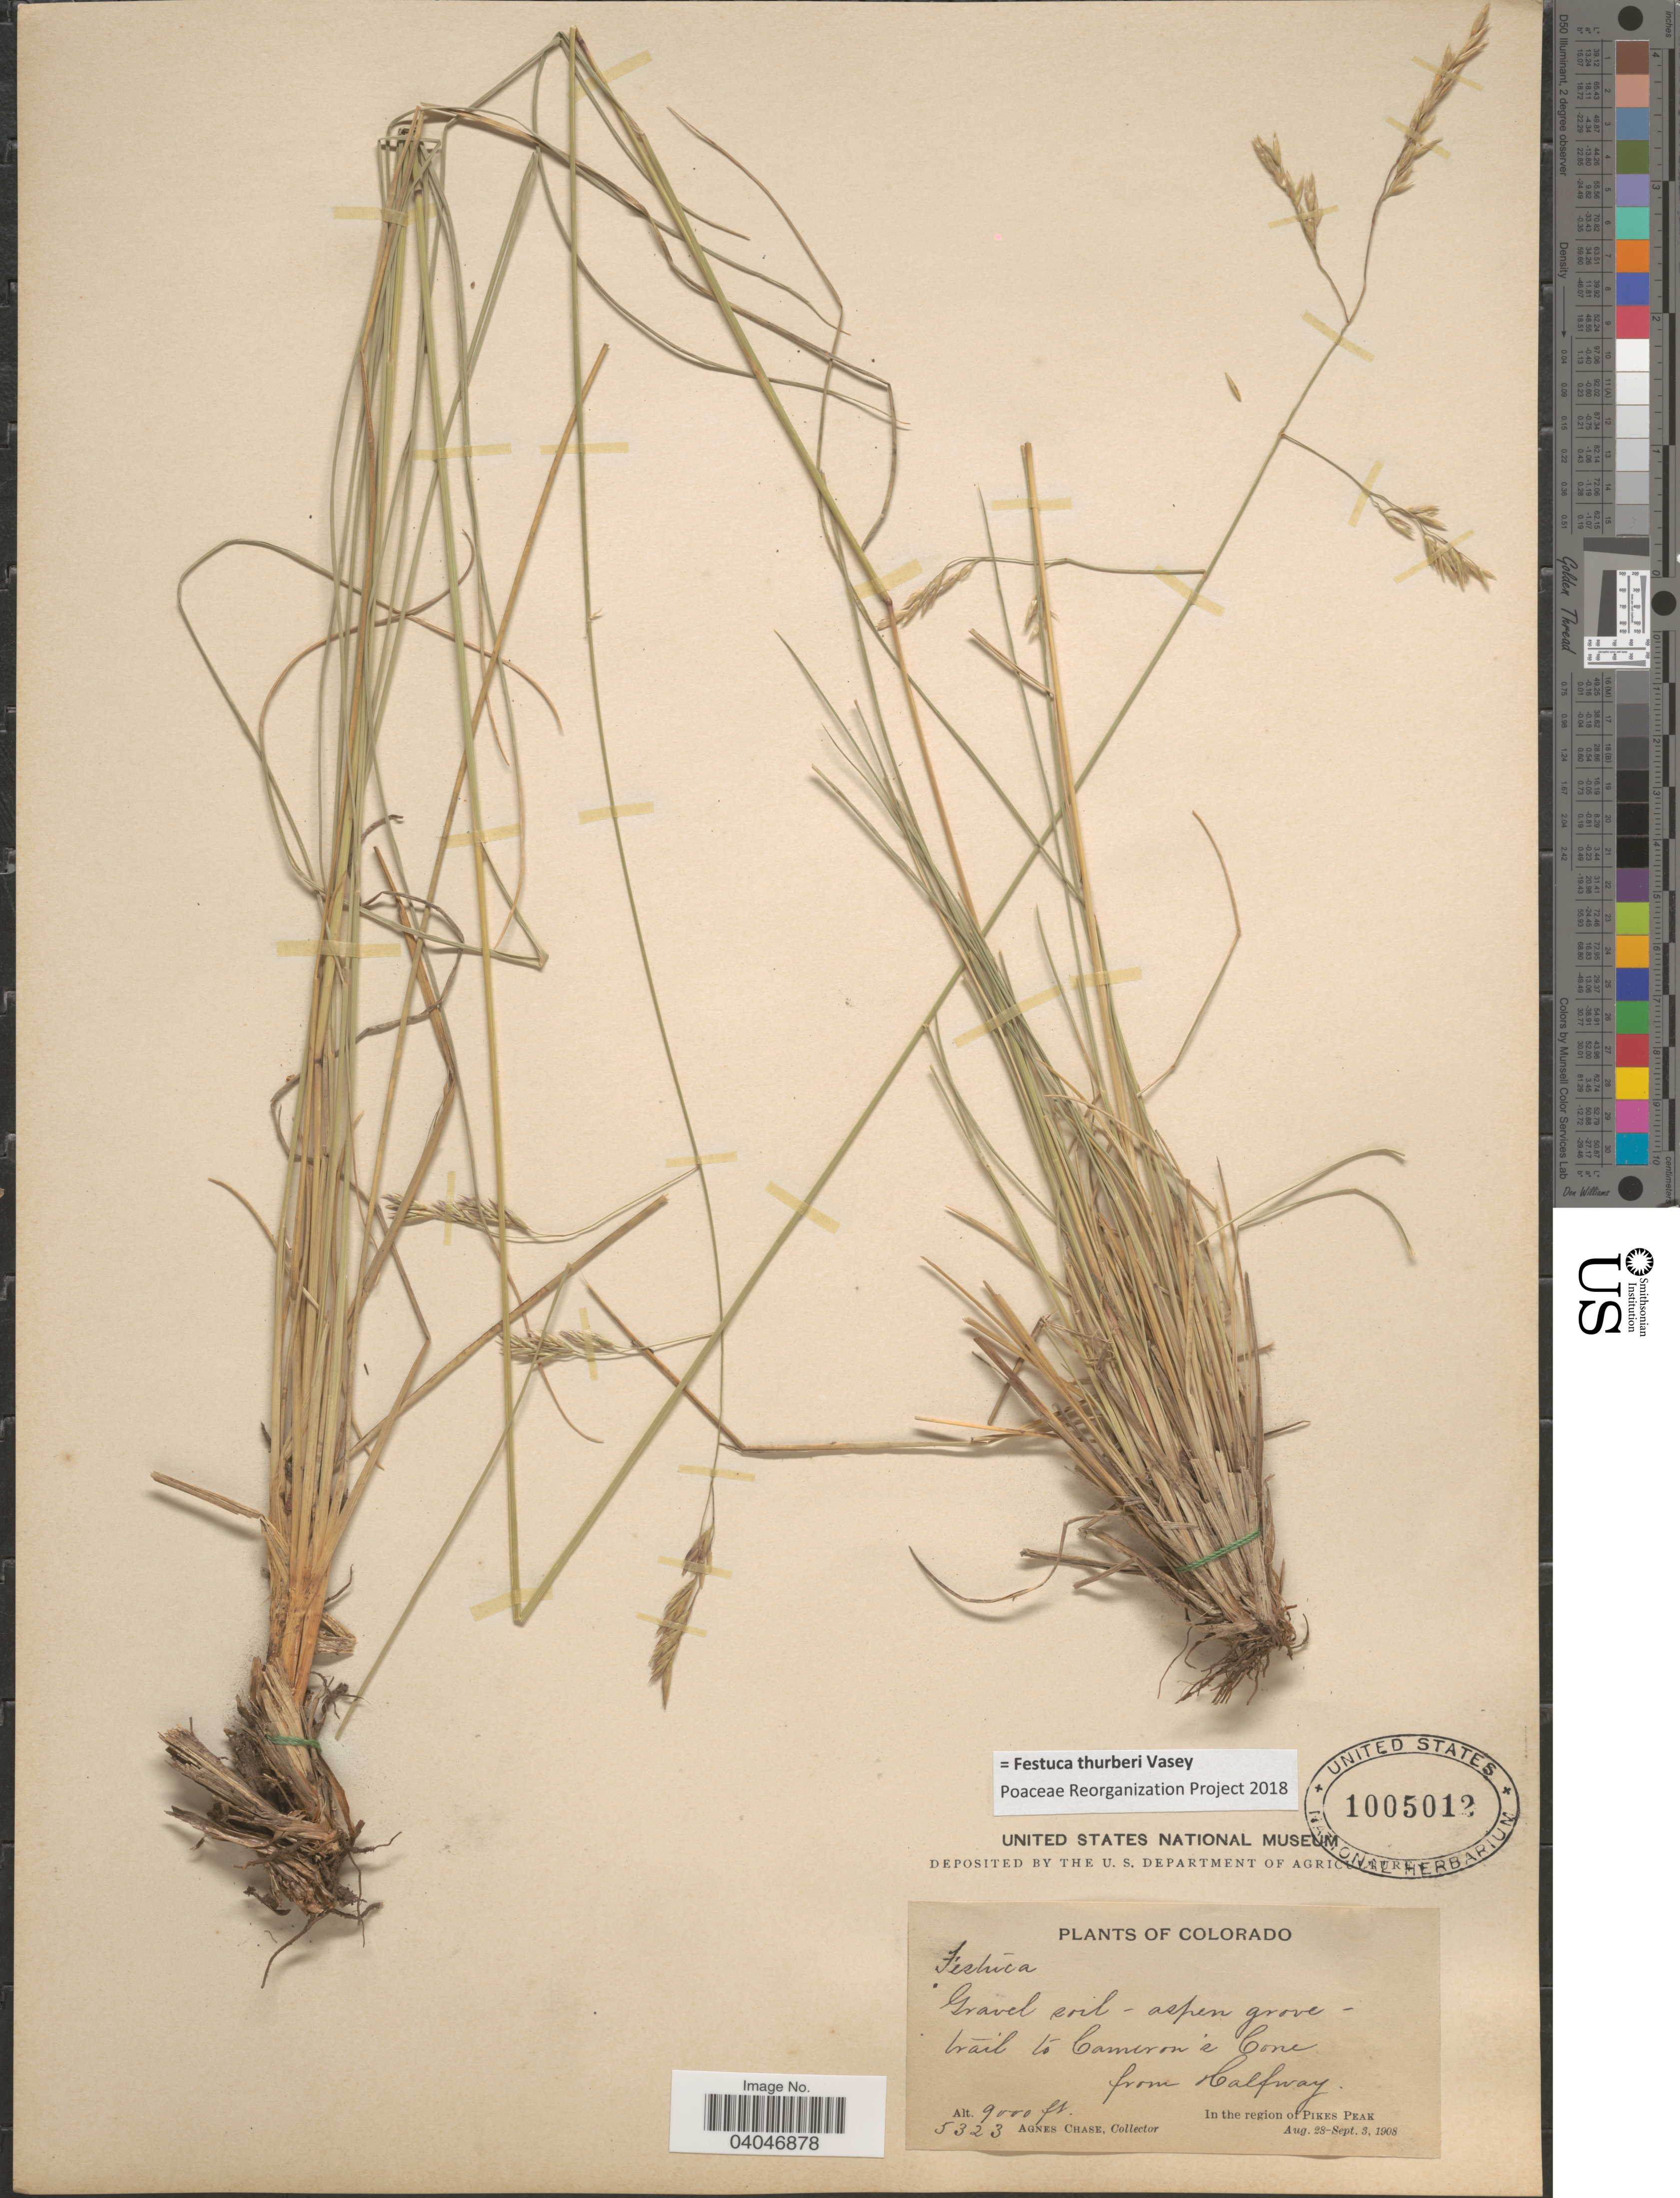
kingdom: Plantae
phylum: Tracheophyta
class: Liliopsida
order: Poales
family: Poaceae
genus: Festuca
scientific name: Festuca thurberi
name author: Vasey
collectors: A. Chase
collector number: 5323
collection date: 1908-08-28/1908-09-03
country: United States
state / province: Colorado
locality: Aspen grove - trail to Cameron's Cone from Halfway. In the region of Pikes Peak.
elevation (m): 2743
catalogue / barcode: US 1005012